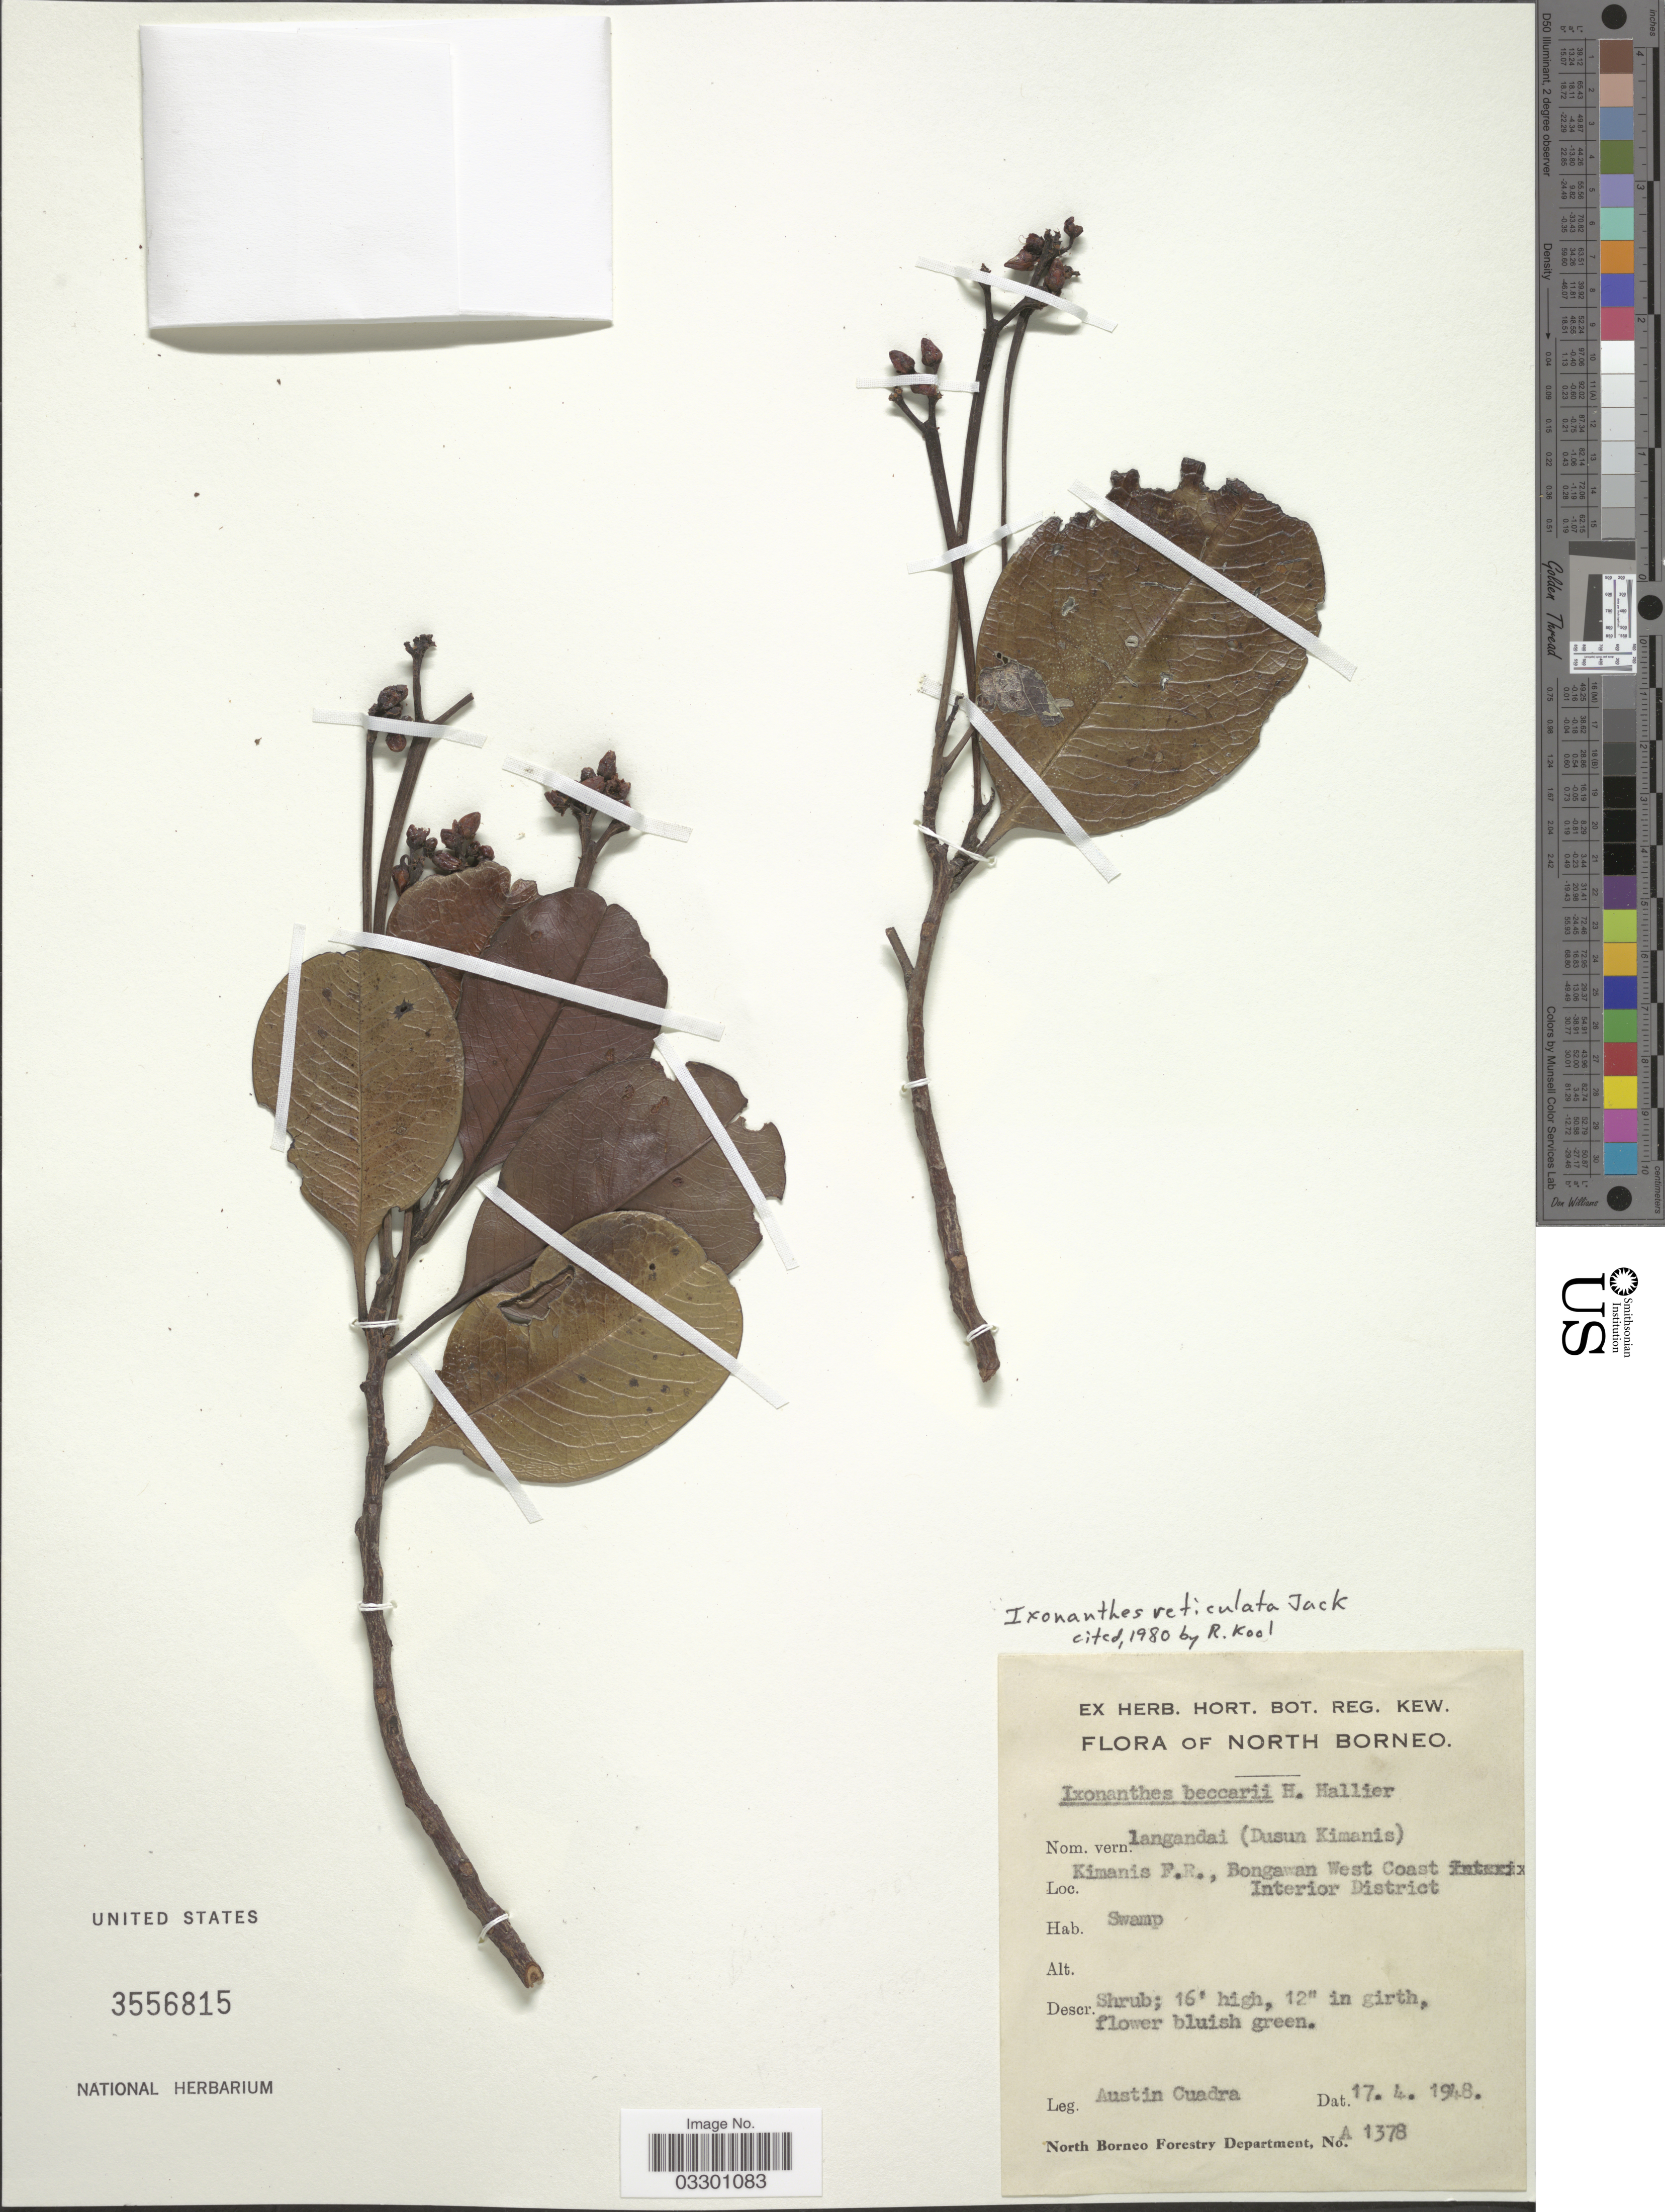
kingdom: Plantae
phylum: Tracheophyta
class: Magnoliopsida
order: Malpighiales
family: Ixonanthaceae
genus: Ixonanthes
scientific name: Ixonanthes reticulata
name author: Jack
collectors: A. Cuadra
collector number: A 1378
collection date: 1948-04-17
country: Malaysia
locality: North Borneo. Kimanis F.R., Bongawan West Coast. Interior District.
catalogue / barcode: US 3556815